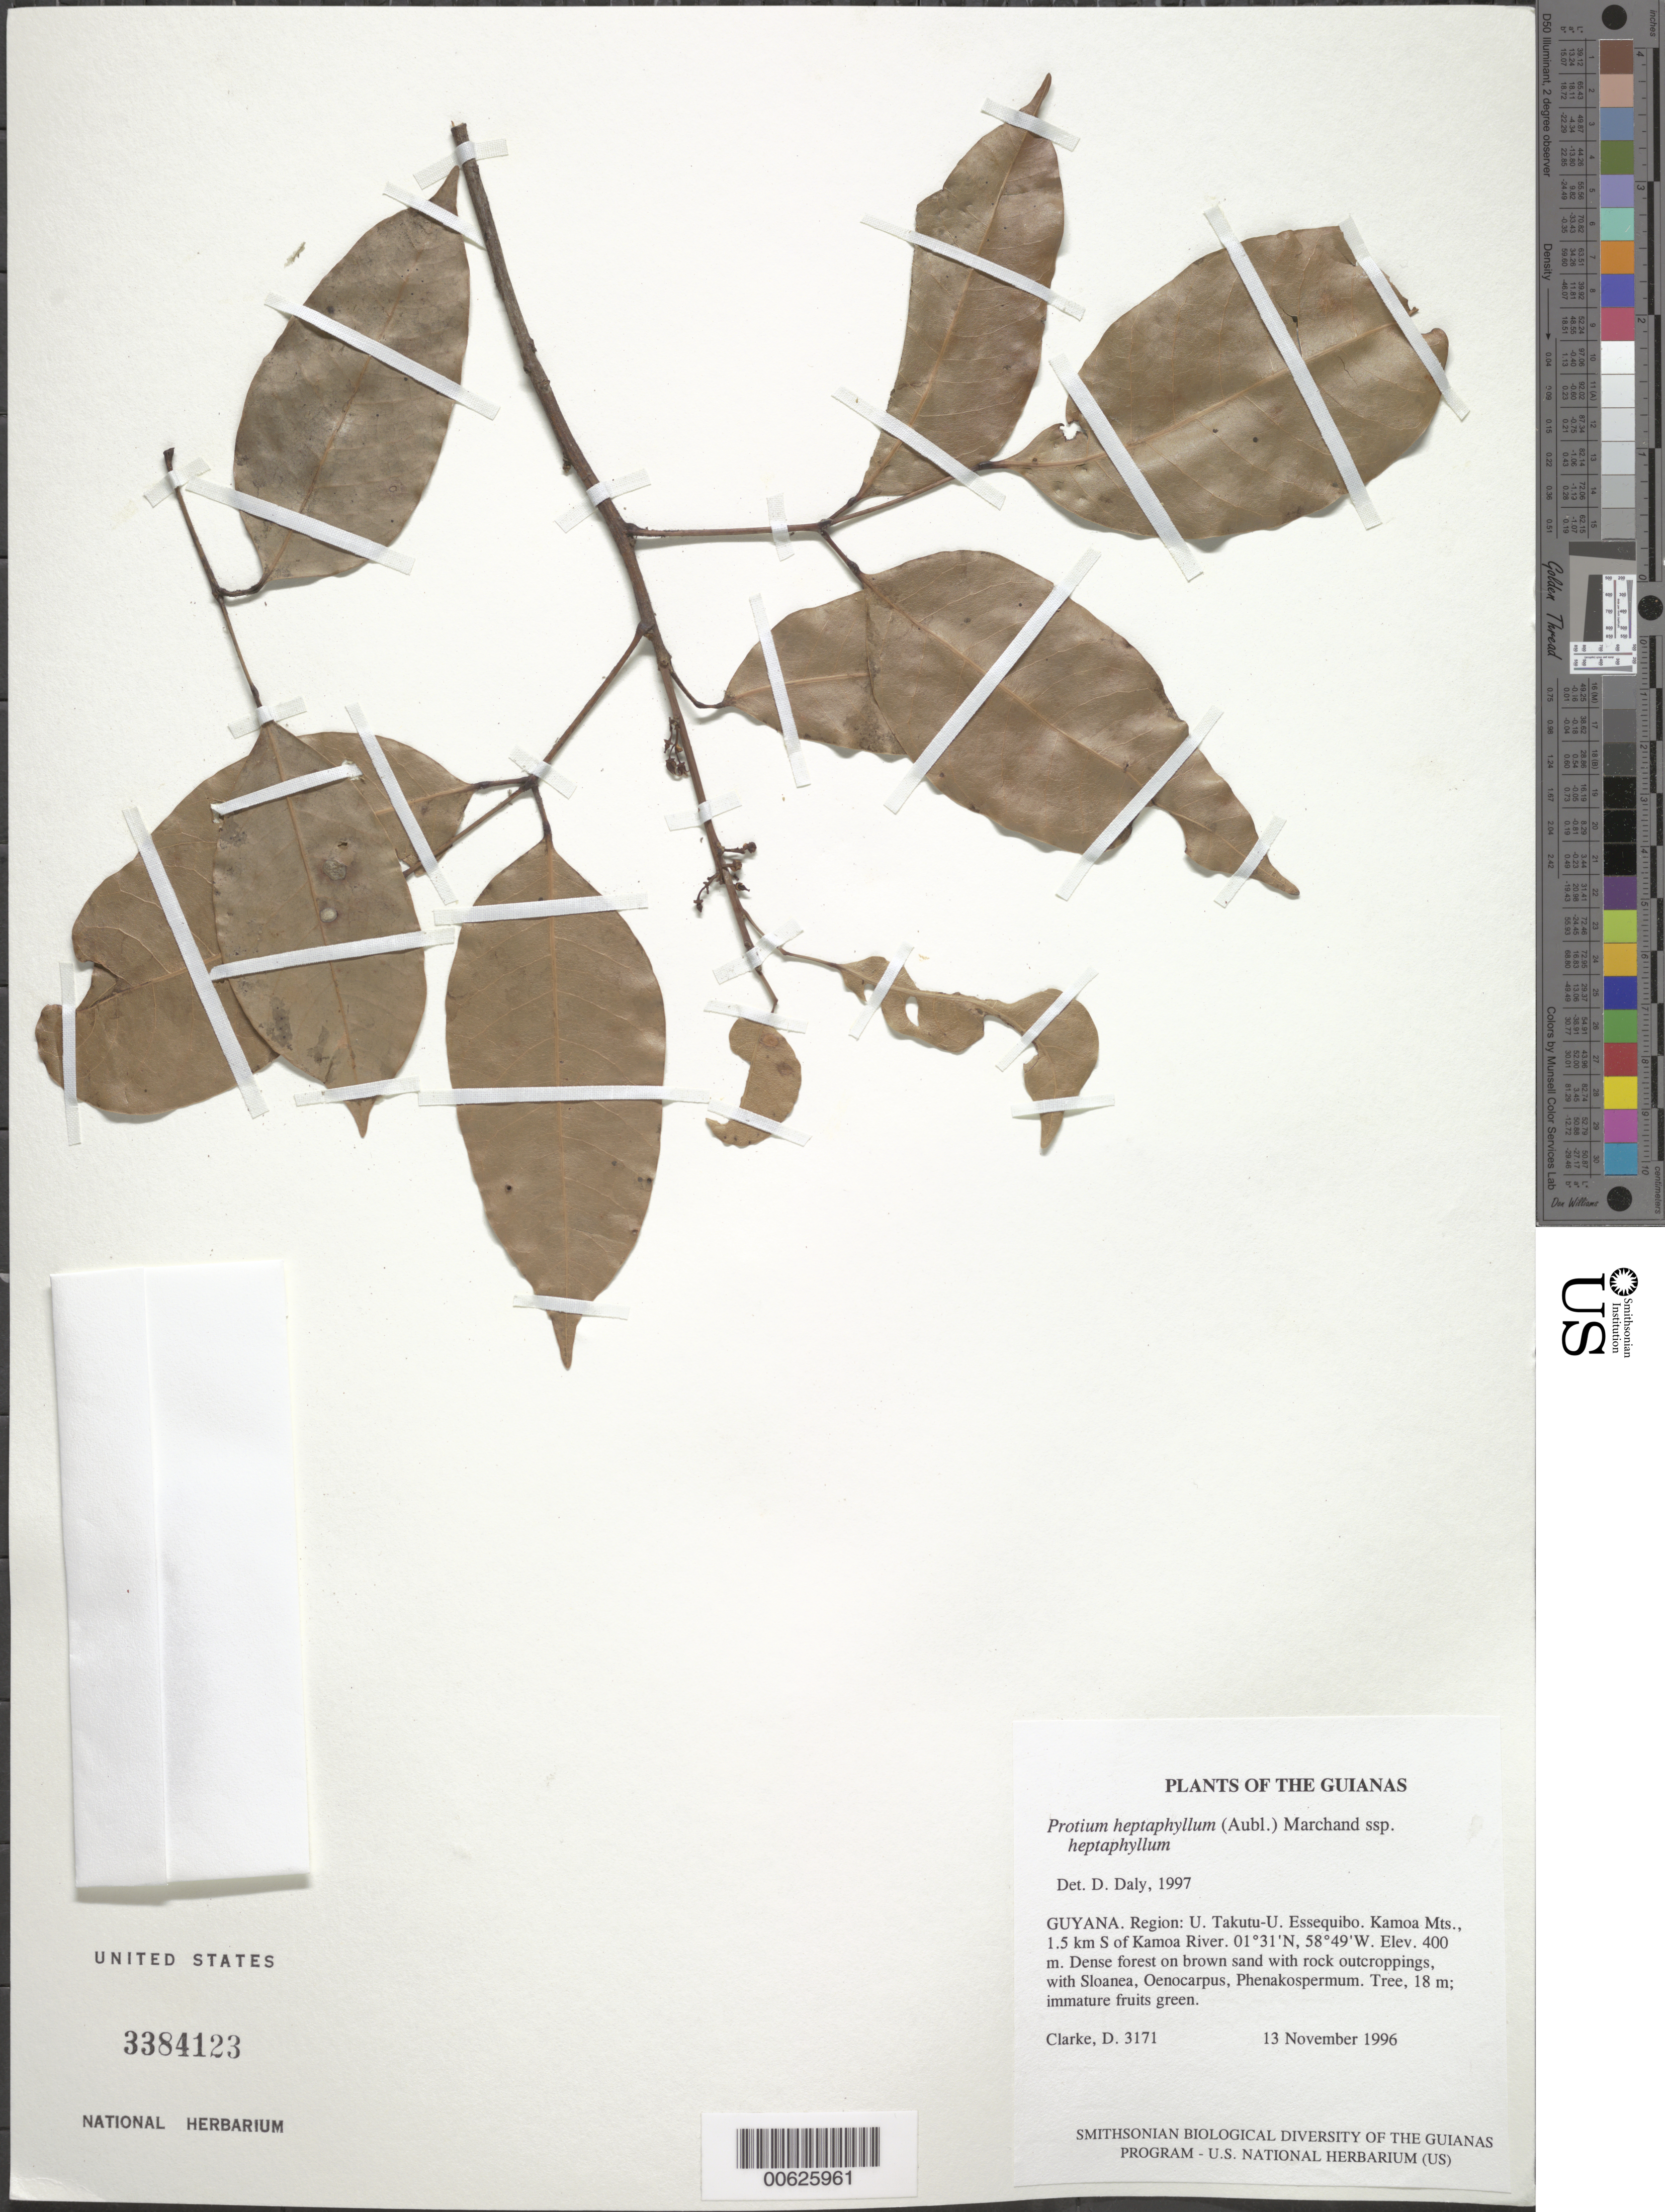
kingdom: Plantae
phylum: Tracheophyta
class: Magnoliopsida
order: Sapindales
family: Burseraceae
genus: Protium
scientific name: Protium heptaphyllum subsp. heptaphyllum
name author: (Aubl.) Marchand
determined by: Daly, D. C.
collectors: H. D. Clarke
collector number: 3171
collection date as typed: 13 November 1996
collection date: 1996-11-13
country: Guyana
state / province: U. Takutu-U. Essequibo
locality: Kamoa Mts., 1.5 km S of Kamoa River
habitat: Dense forest on brown sand with rock outcroppings, with Sloanea, Oenocarpus, Phenakospermum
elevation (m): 400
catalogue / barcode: US 3384123